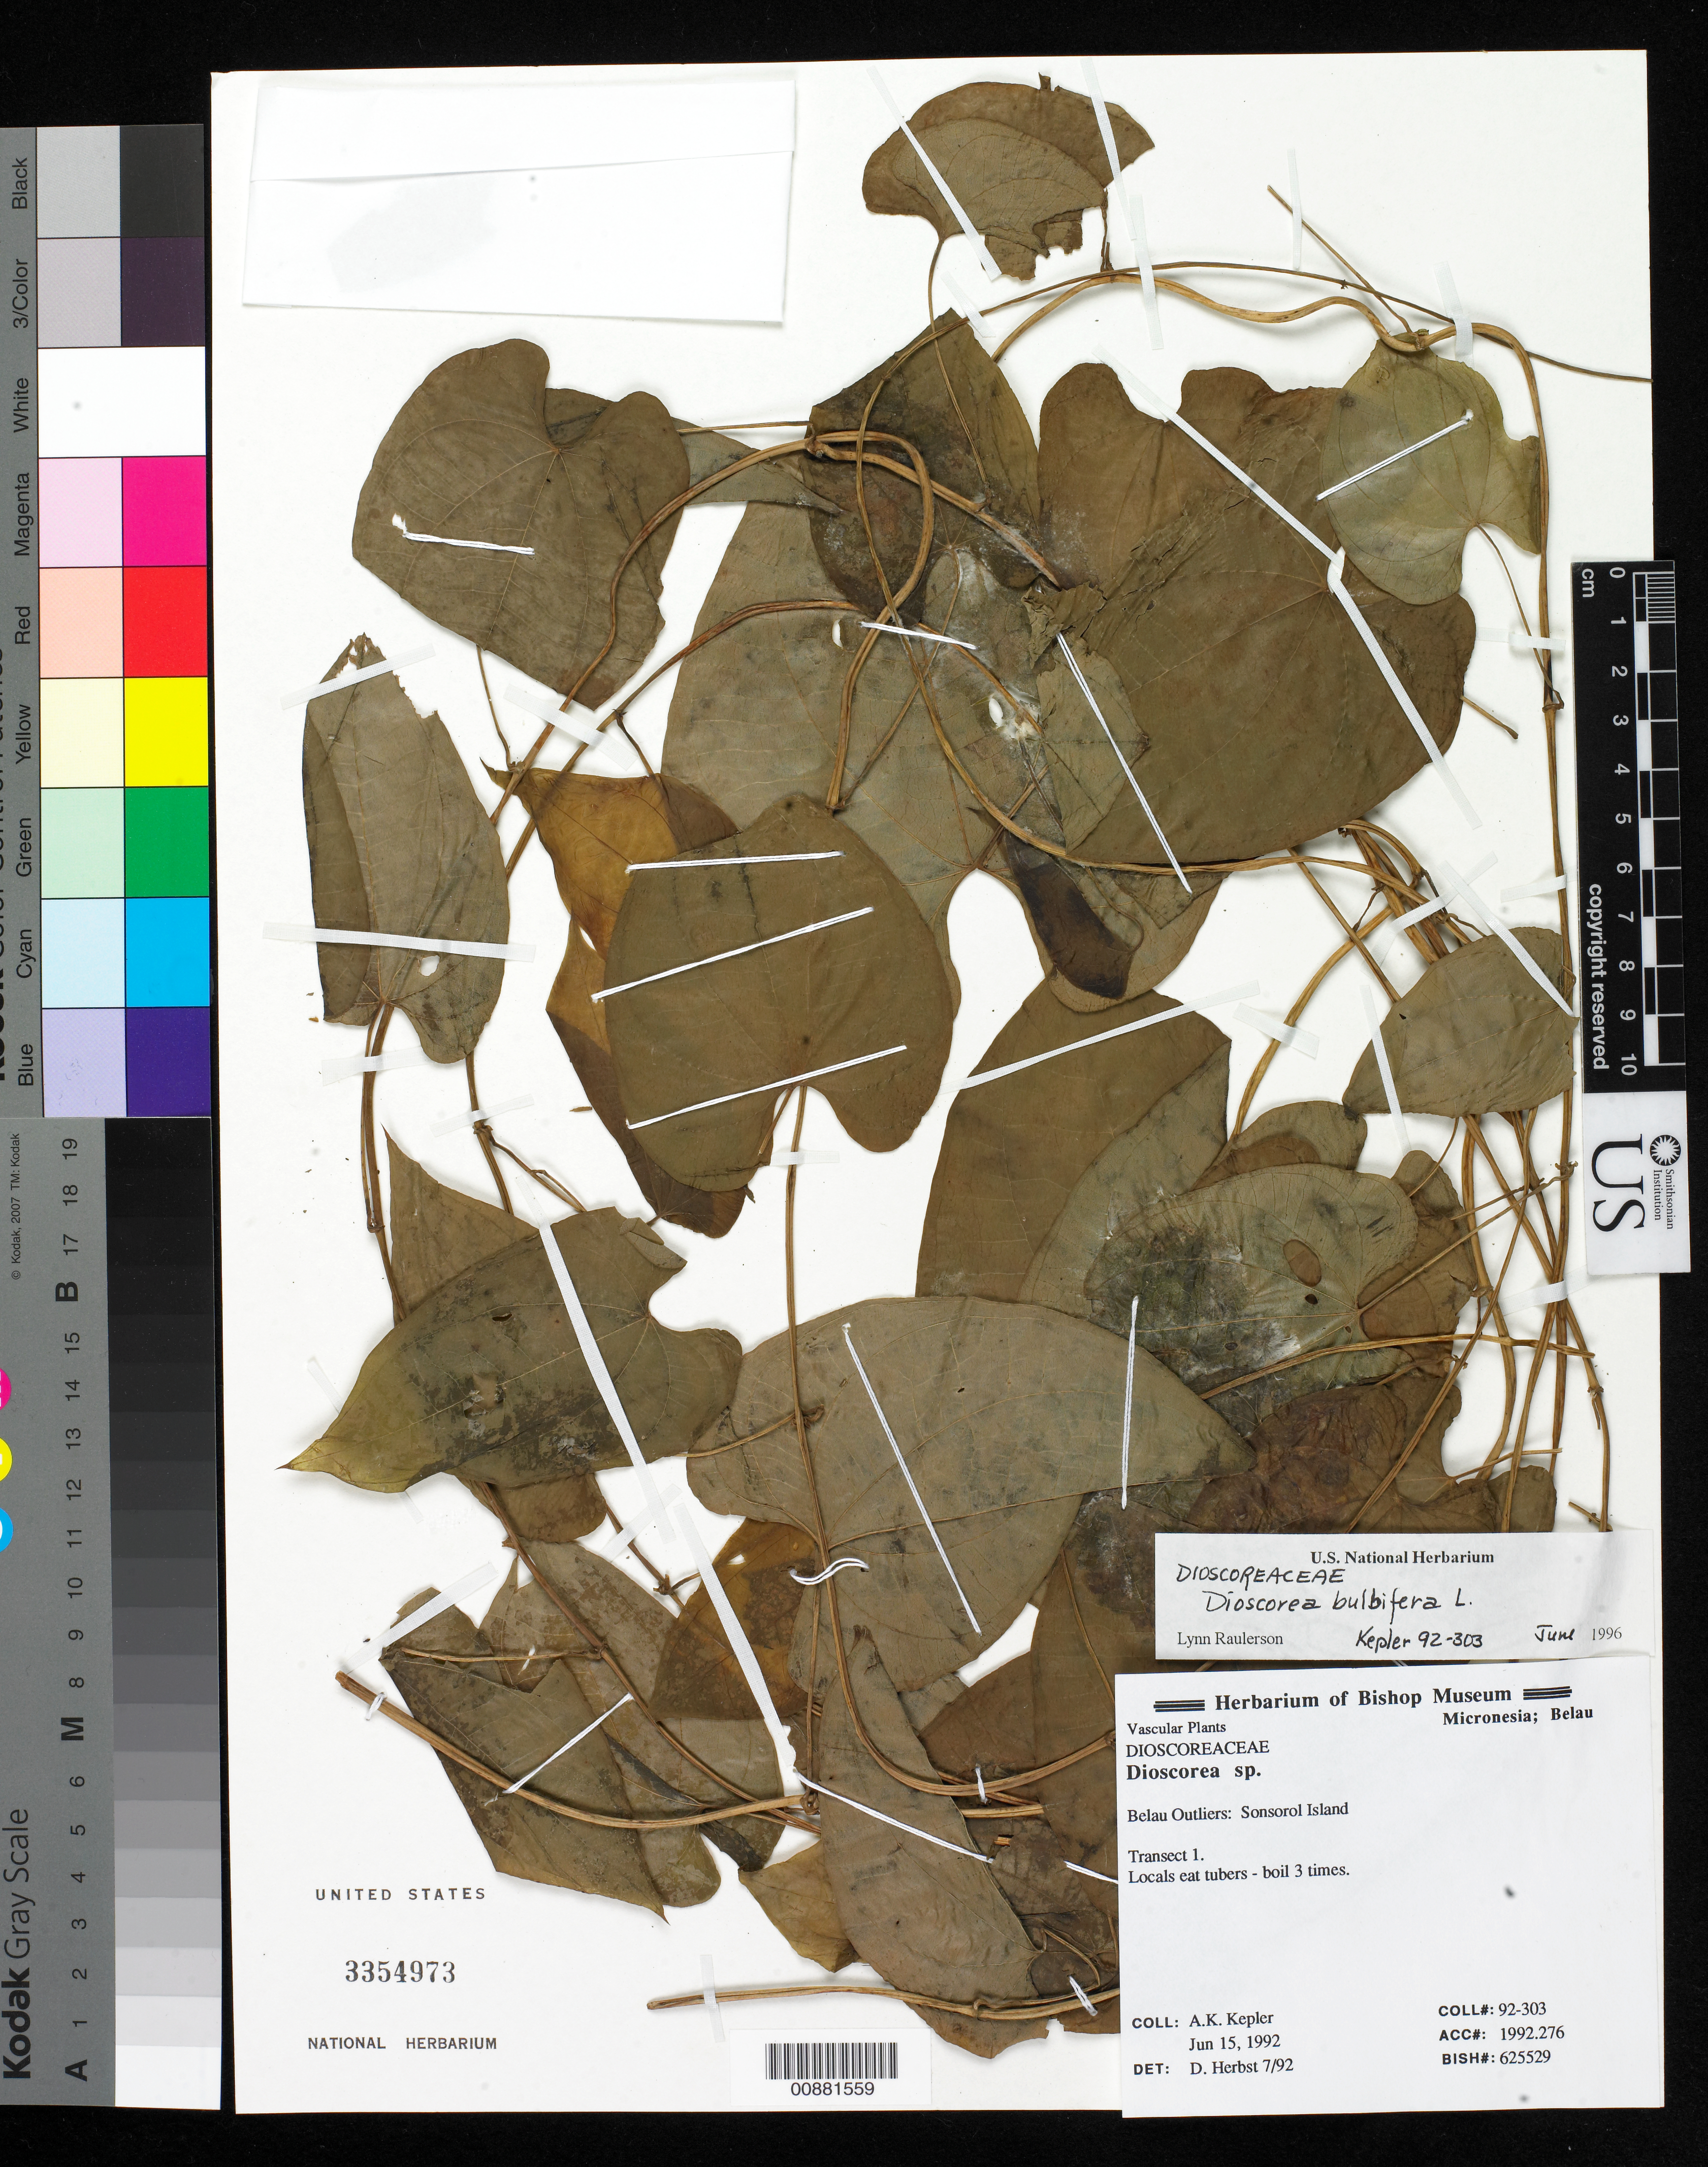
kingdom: Plantae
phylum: Tracheophyta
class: Liliopsida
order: Dioscoreales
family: Dioscoreaceae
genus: Dioscorea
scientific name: Dioscorea bulbifera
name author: L.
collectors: M. Evans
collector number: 92-303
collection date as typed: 08 Feb 1966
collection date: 1966-02-08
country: Guam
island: Guam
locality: Home of Rose Martinez Inarajan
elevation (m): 100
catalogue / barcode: US 3354973